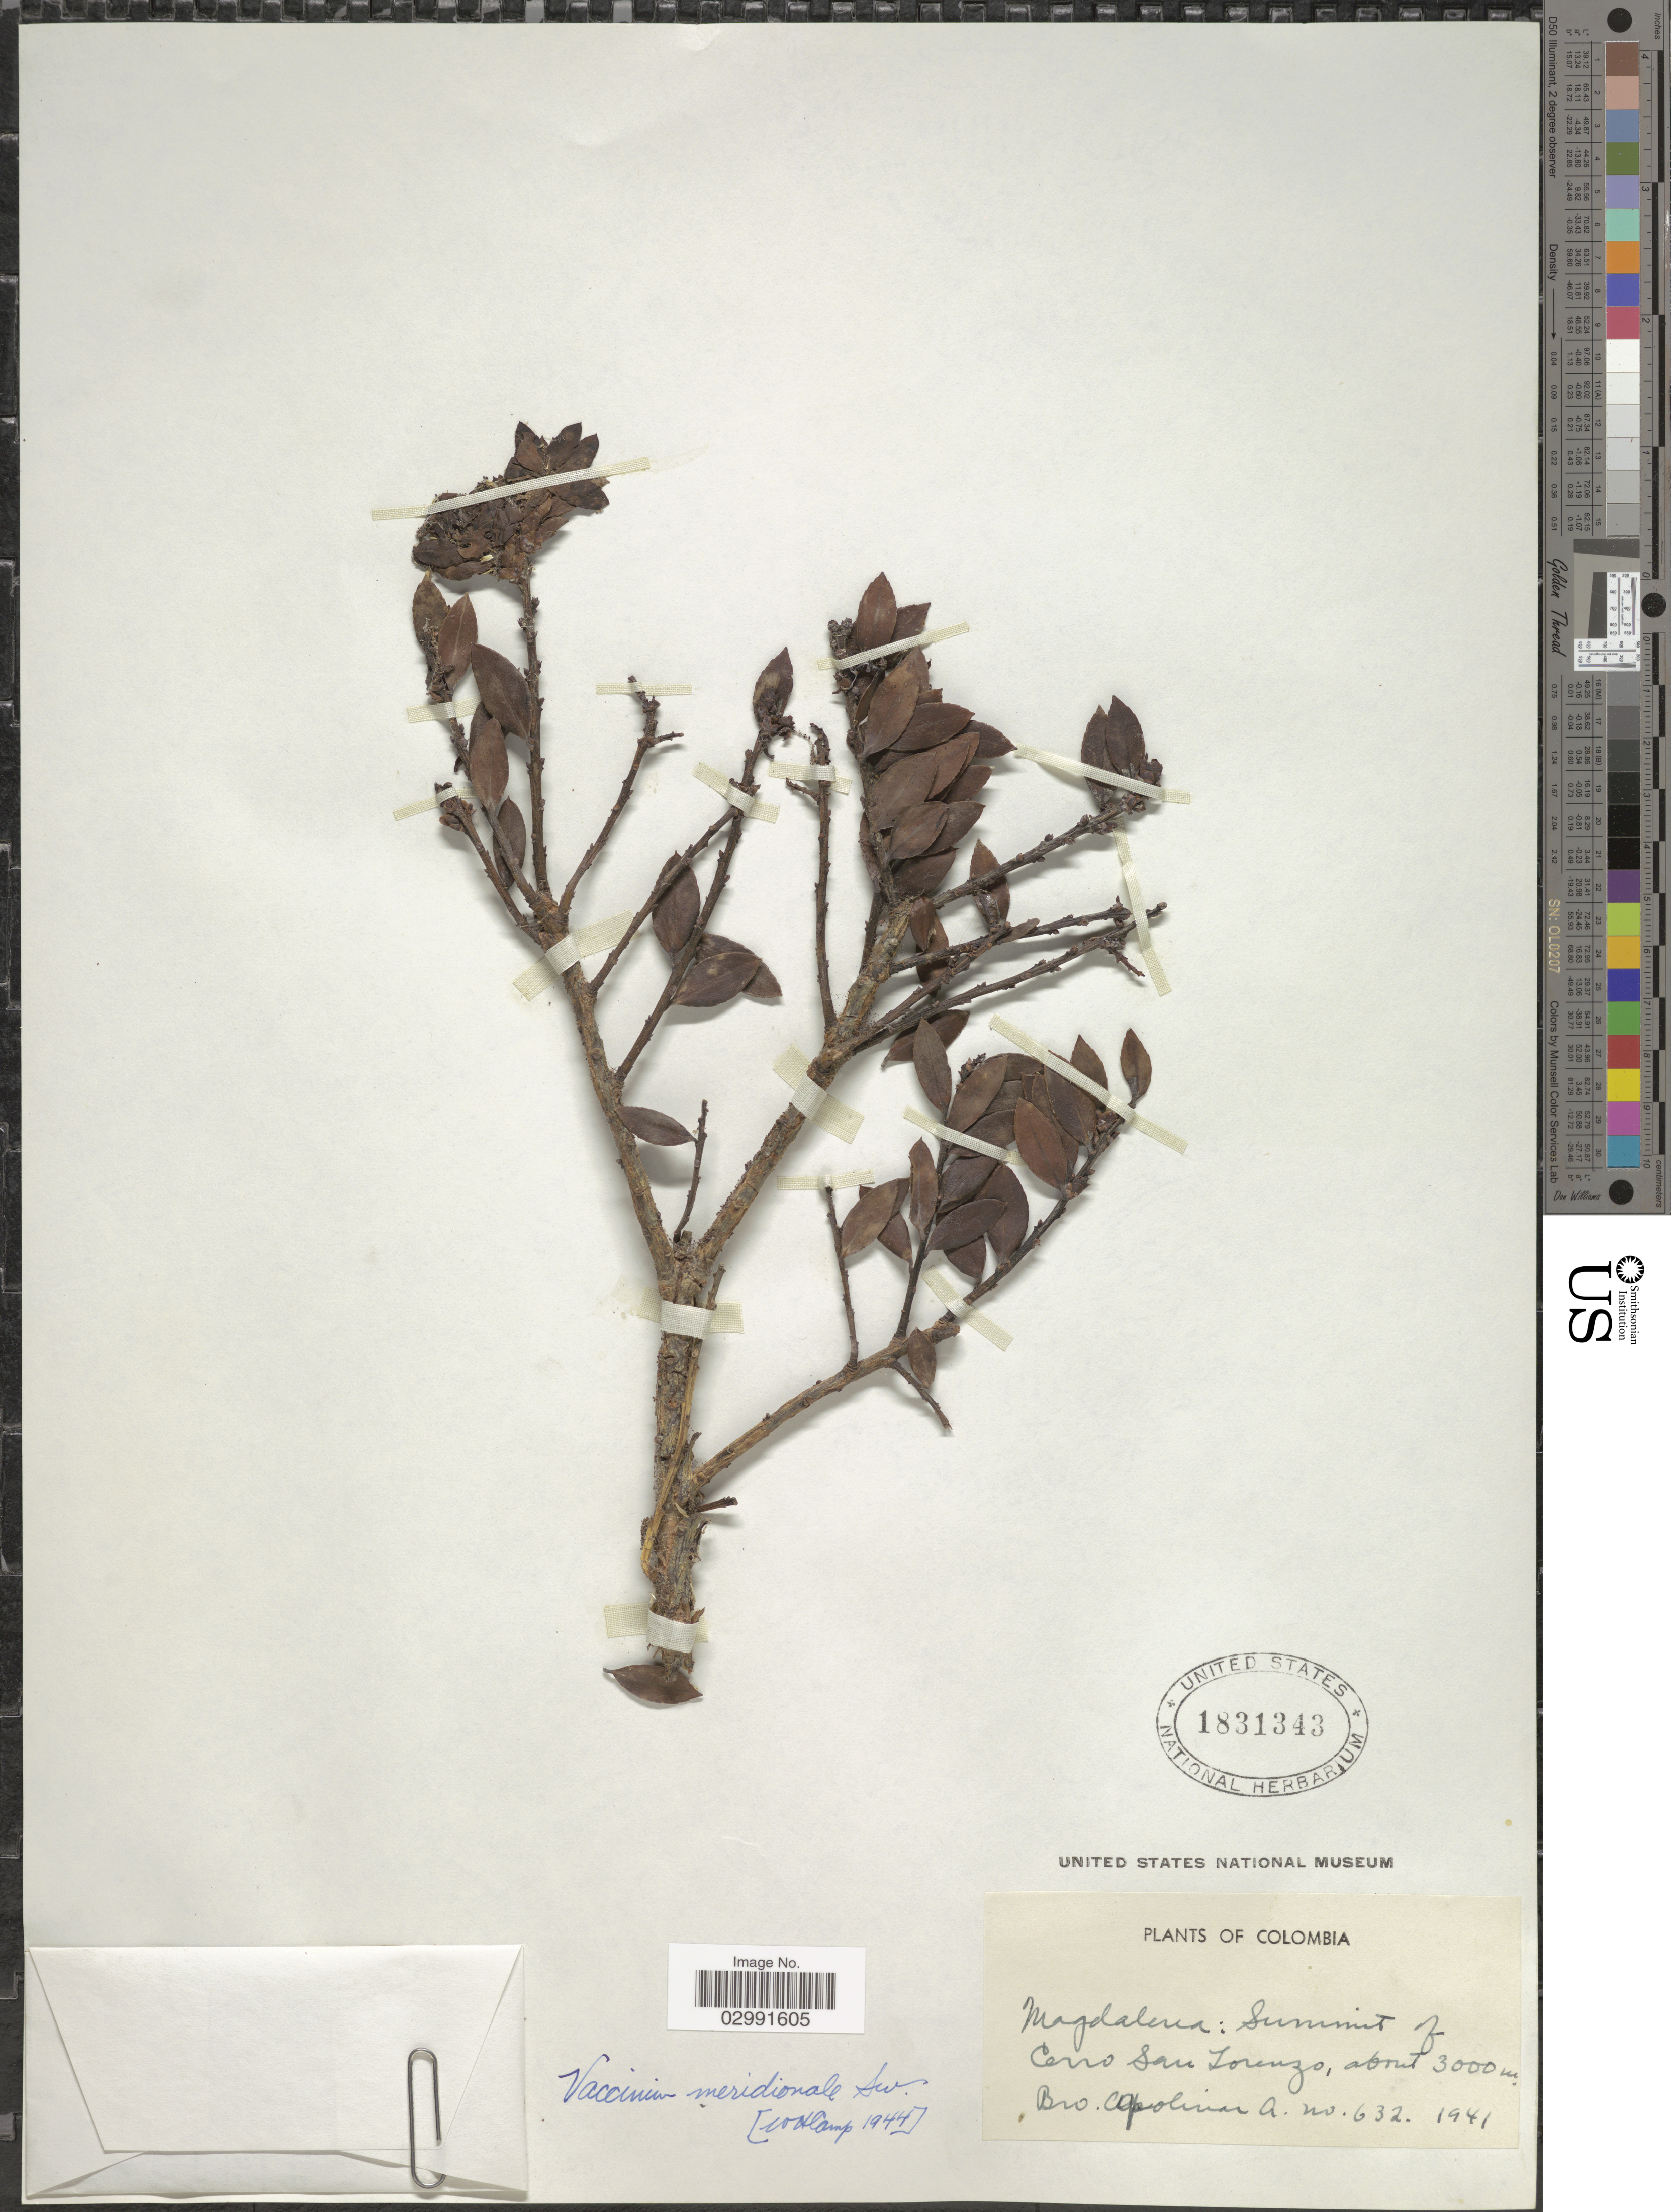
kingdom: Plantae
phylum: Tracheophyta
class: Magnoliopsida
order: Ericales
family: Ericaceae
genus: Vaccinium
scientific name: Vaccinium meridionale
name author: Sw.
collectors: Bro. Apolinar A.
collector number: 632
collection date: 1941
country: Colombia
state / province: Magdalena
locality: Summit of Cerro San Lorenzo.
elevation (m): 3000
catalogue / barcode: US 1831343